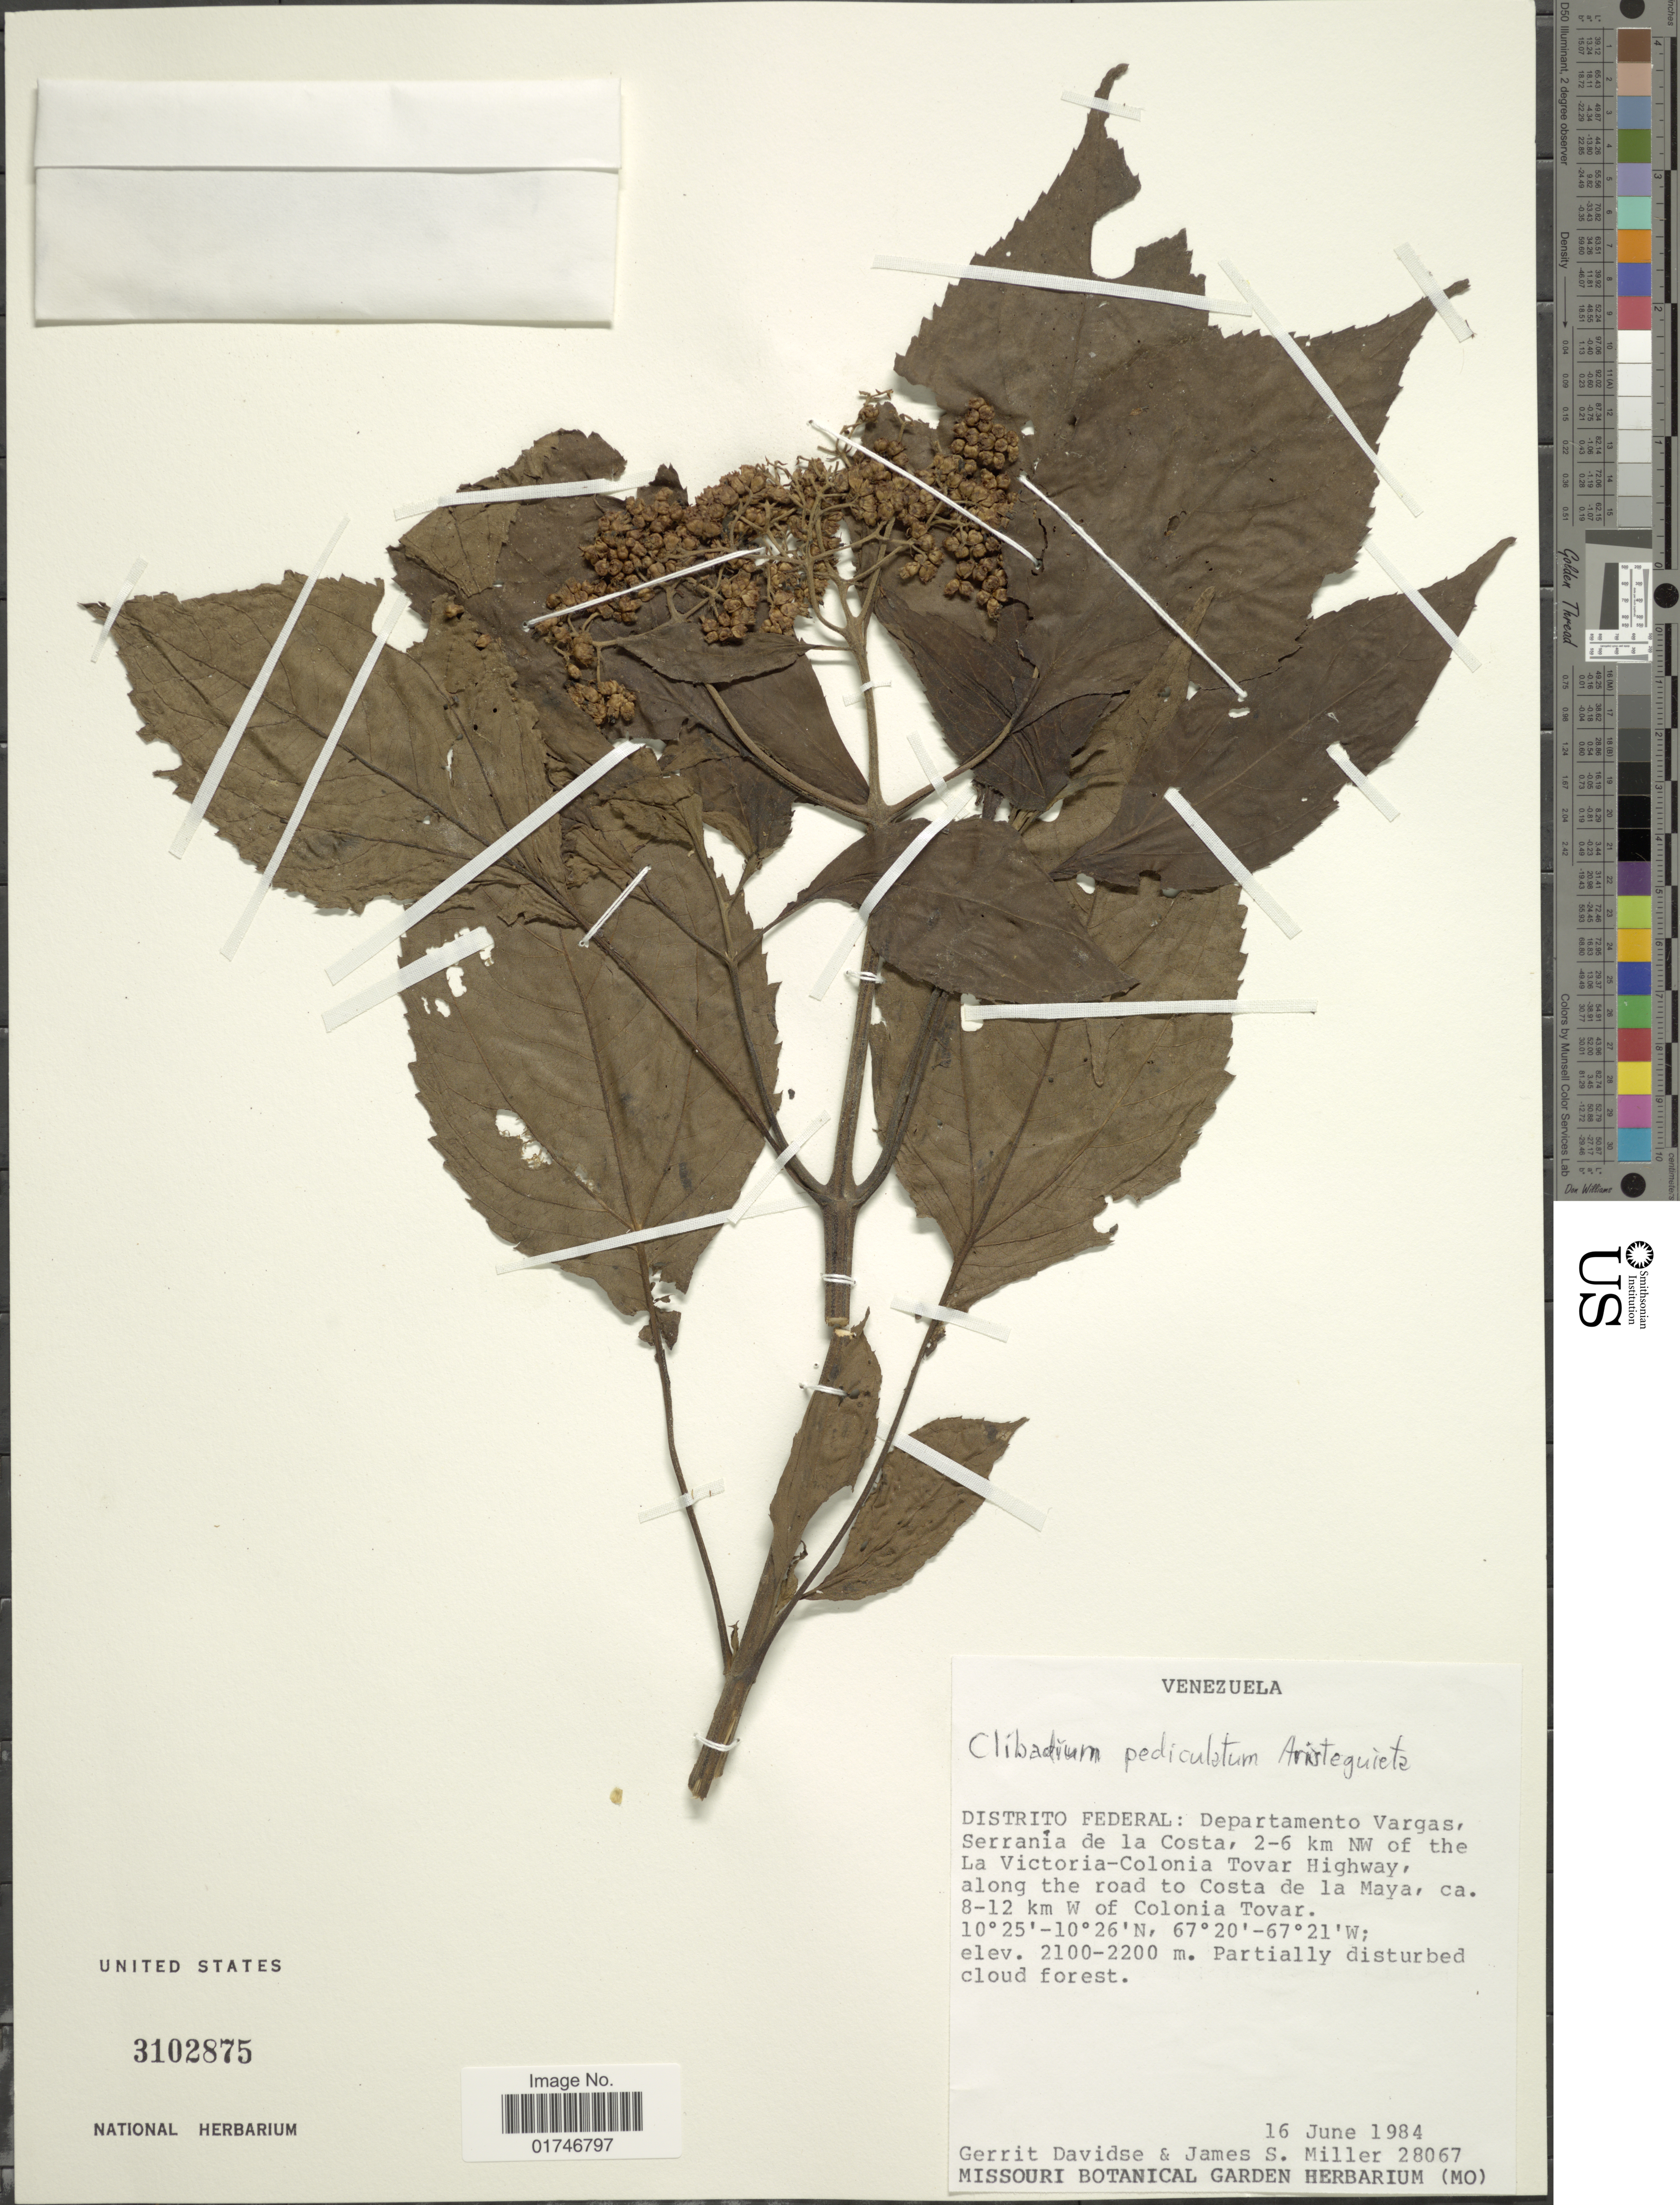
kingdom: Plantae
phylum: Tracheophyta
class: Magnoliopsida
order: Asterales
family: Asteraceae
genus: Clibadium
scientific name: Clibadium pediculatum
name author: Aristeg.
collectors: G. Davidse & J. S. Miller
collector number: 28067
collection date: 1984-06-16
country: Venezuela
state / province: Distrito Federal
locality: Departamento Vargas, Serranía de la Costa, 2-6 km NW of the La Victoria-Colonia Tovar Highway, along the road to Costa de la Maya, ca. 8-12 km W of Colonia Tovar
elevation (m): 2100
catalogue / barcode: US 3102875